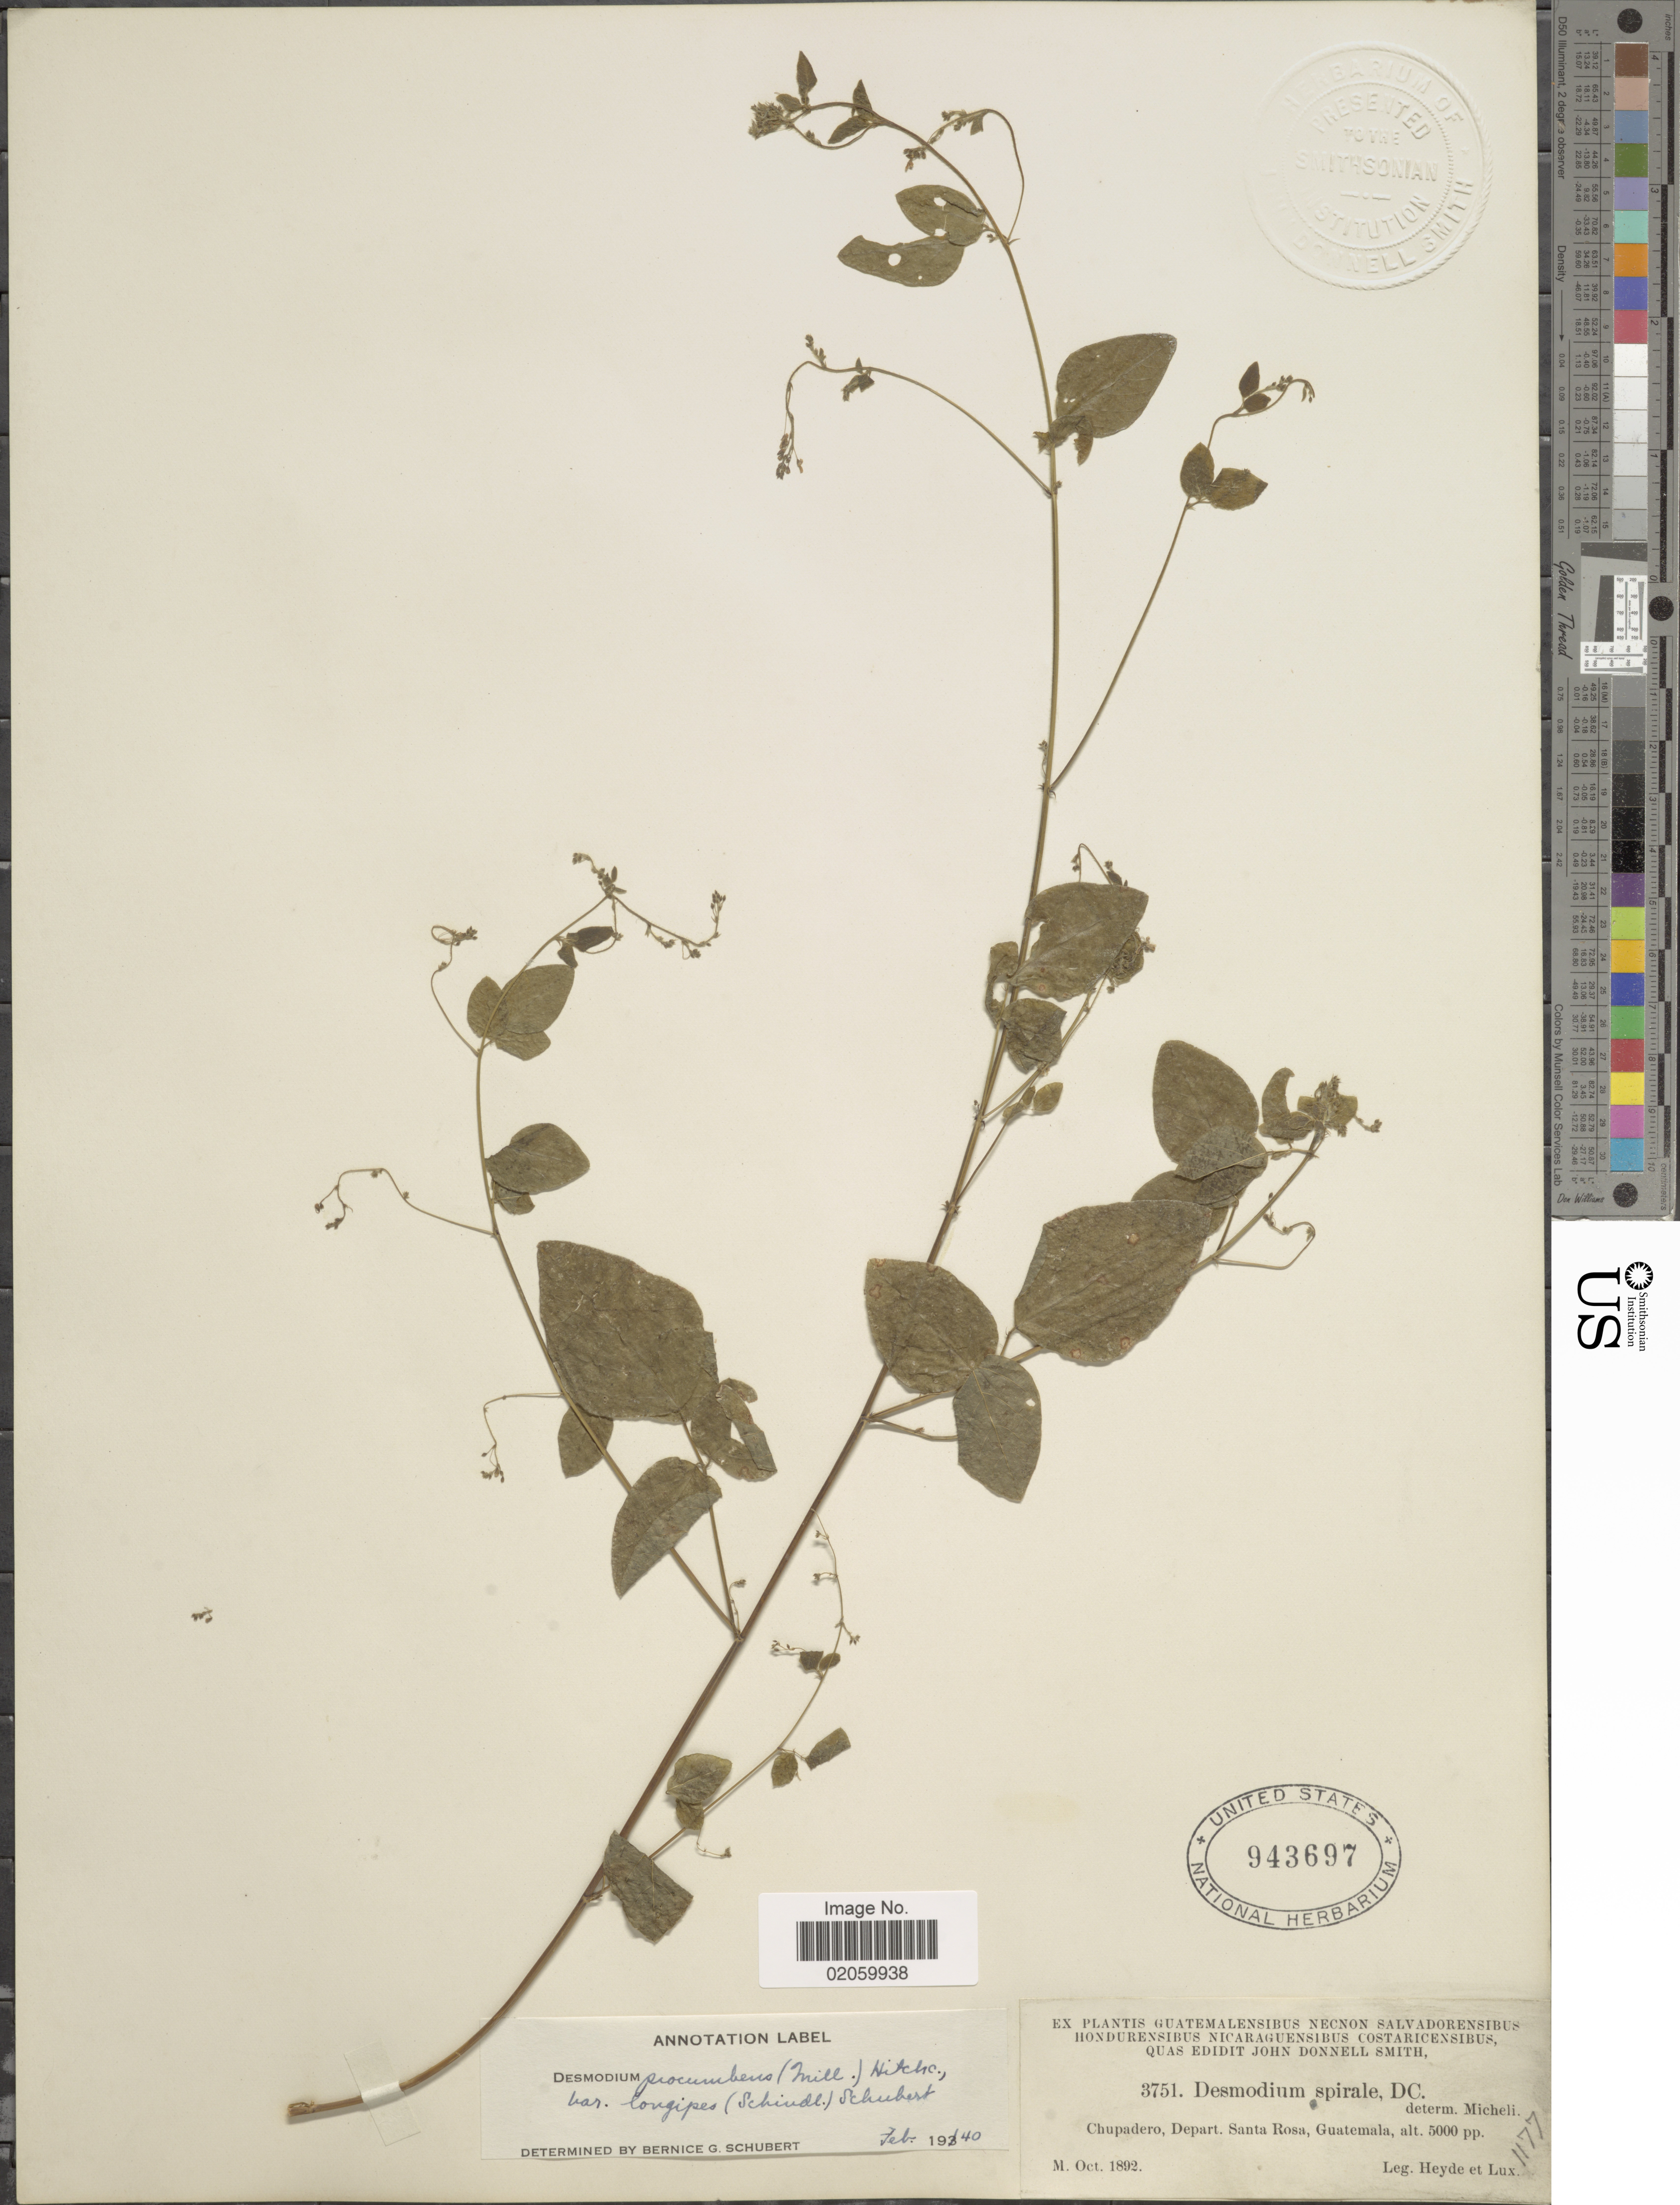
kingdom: Plantae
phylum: Tracheophyta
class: Magnoliopsida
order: Fabales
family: Fabaceae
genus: Desmodium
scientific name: Desmodium procumbens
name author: (Mill.) Hitchc.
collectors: Heyde & Lux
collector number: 3751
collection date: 1892-10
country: Guatemala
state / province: Santa Rosa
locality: Chupadero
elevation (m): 1524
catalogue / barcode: US 943697